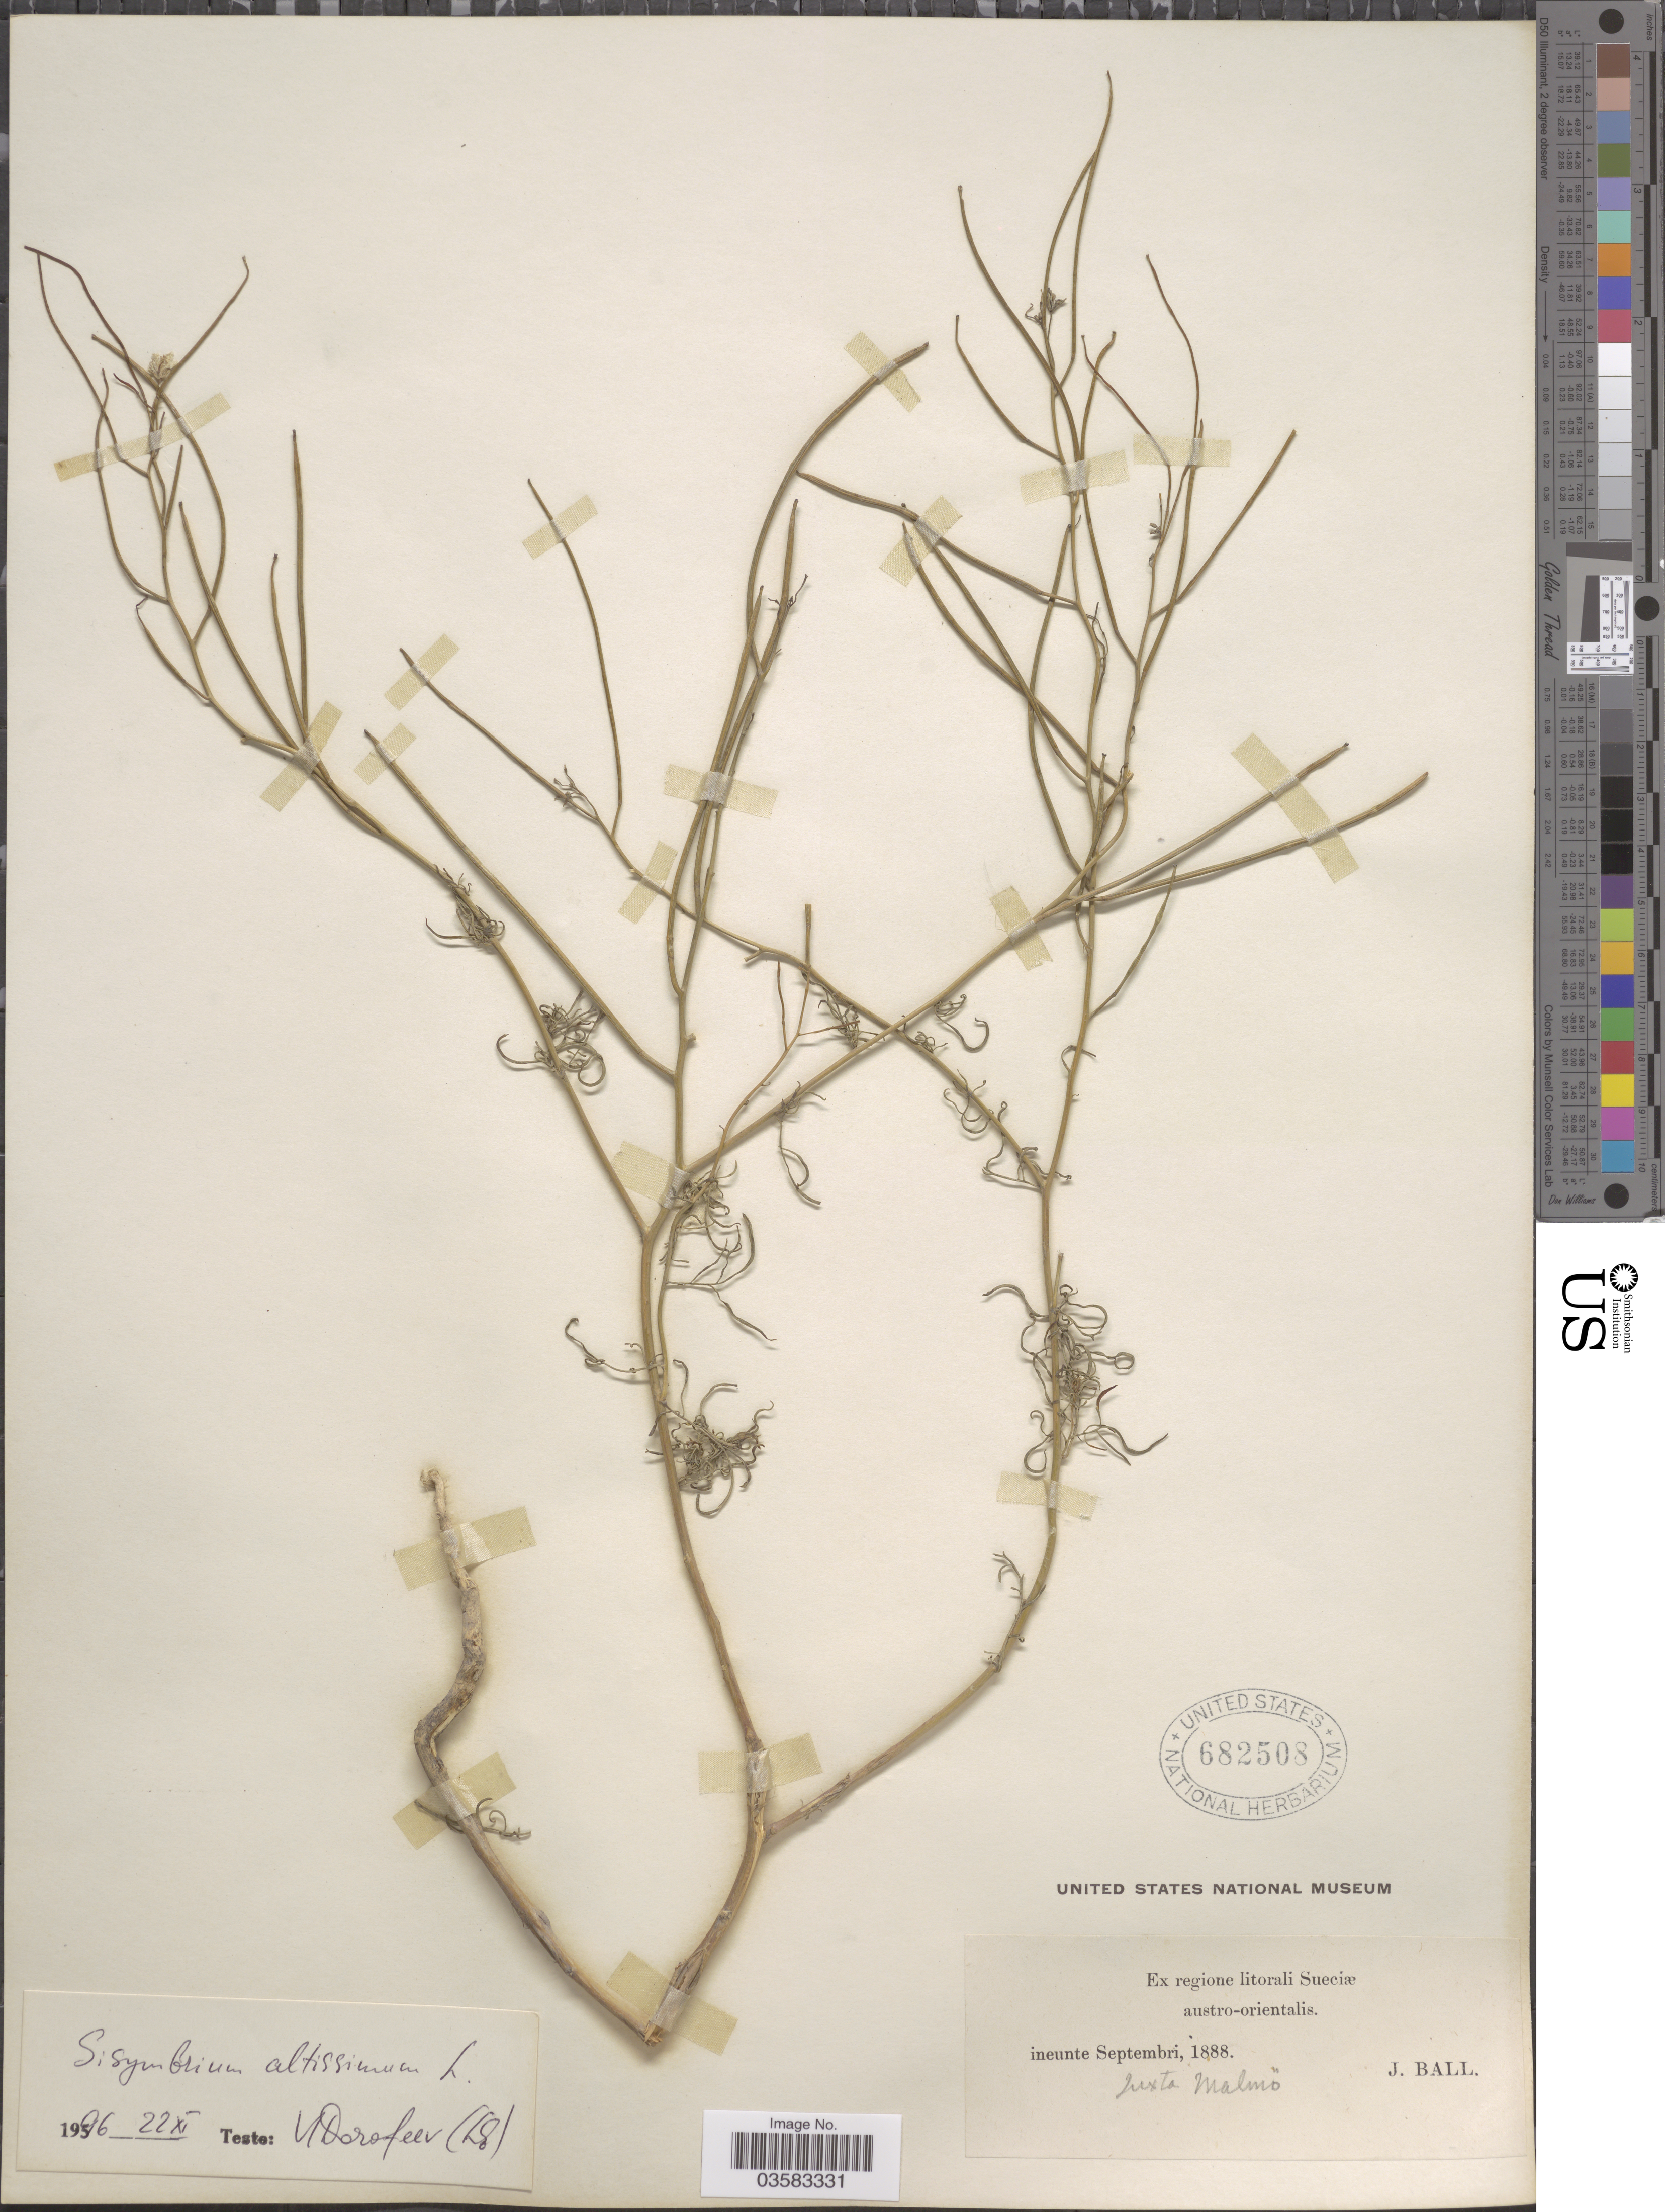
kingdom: Plantae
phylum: Tracheophyta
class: Magnoliopsida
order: Brassicales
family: Brassicaceae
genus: Sisymbrium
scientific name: Sisymbrium altissimum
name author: L.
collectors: J. Ball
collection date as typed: Ineunte Septembri, 1888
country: Sweden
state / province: Skåne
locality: Ex regione litorali Sueciœ austro-orientalis. Juxta Malmö.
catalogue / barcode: US 682508